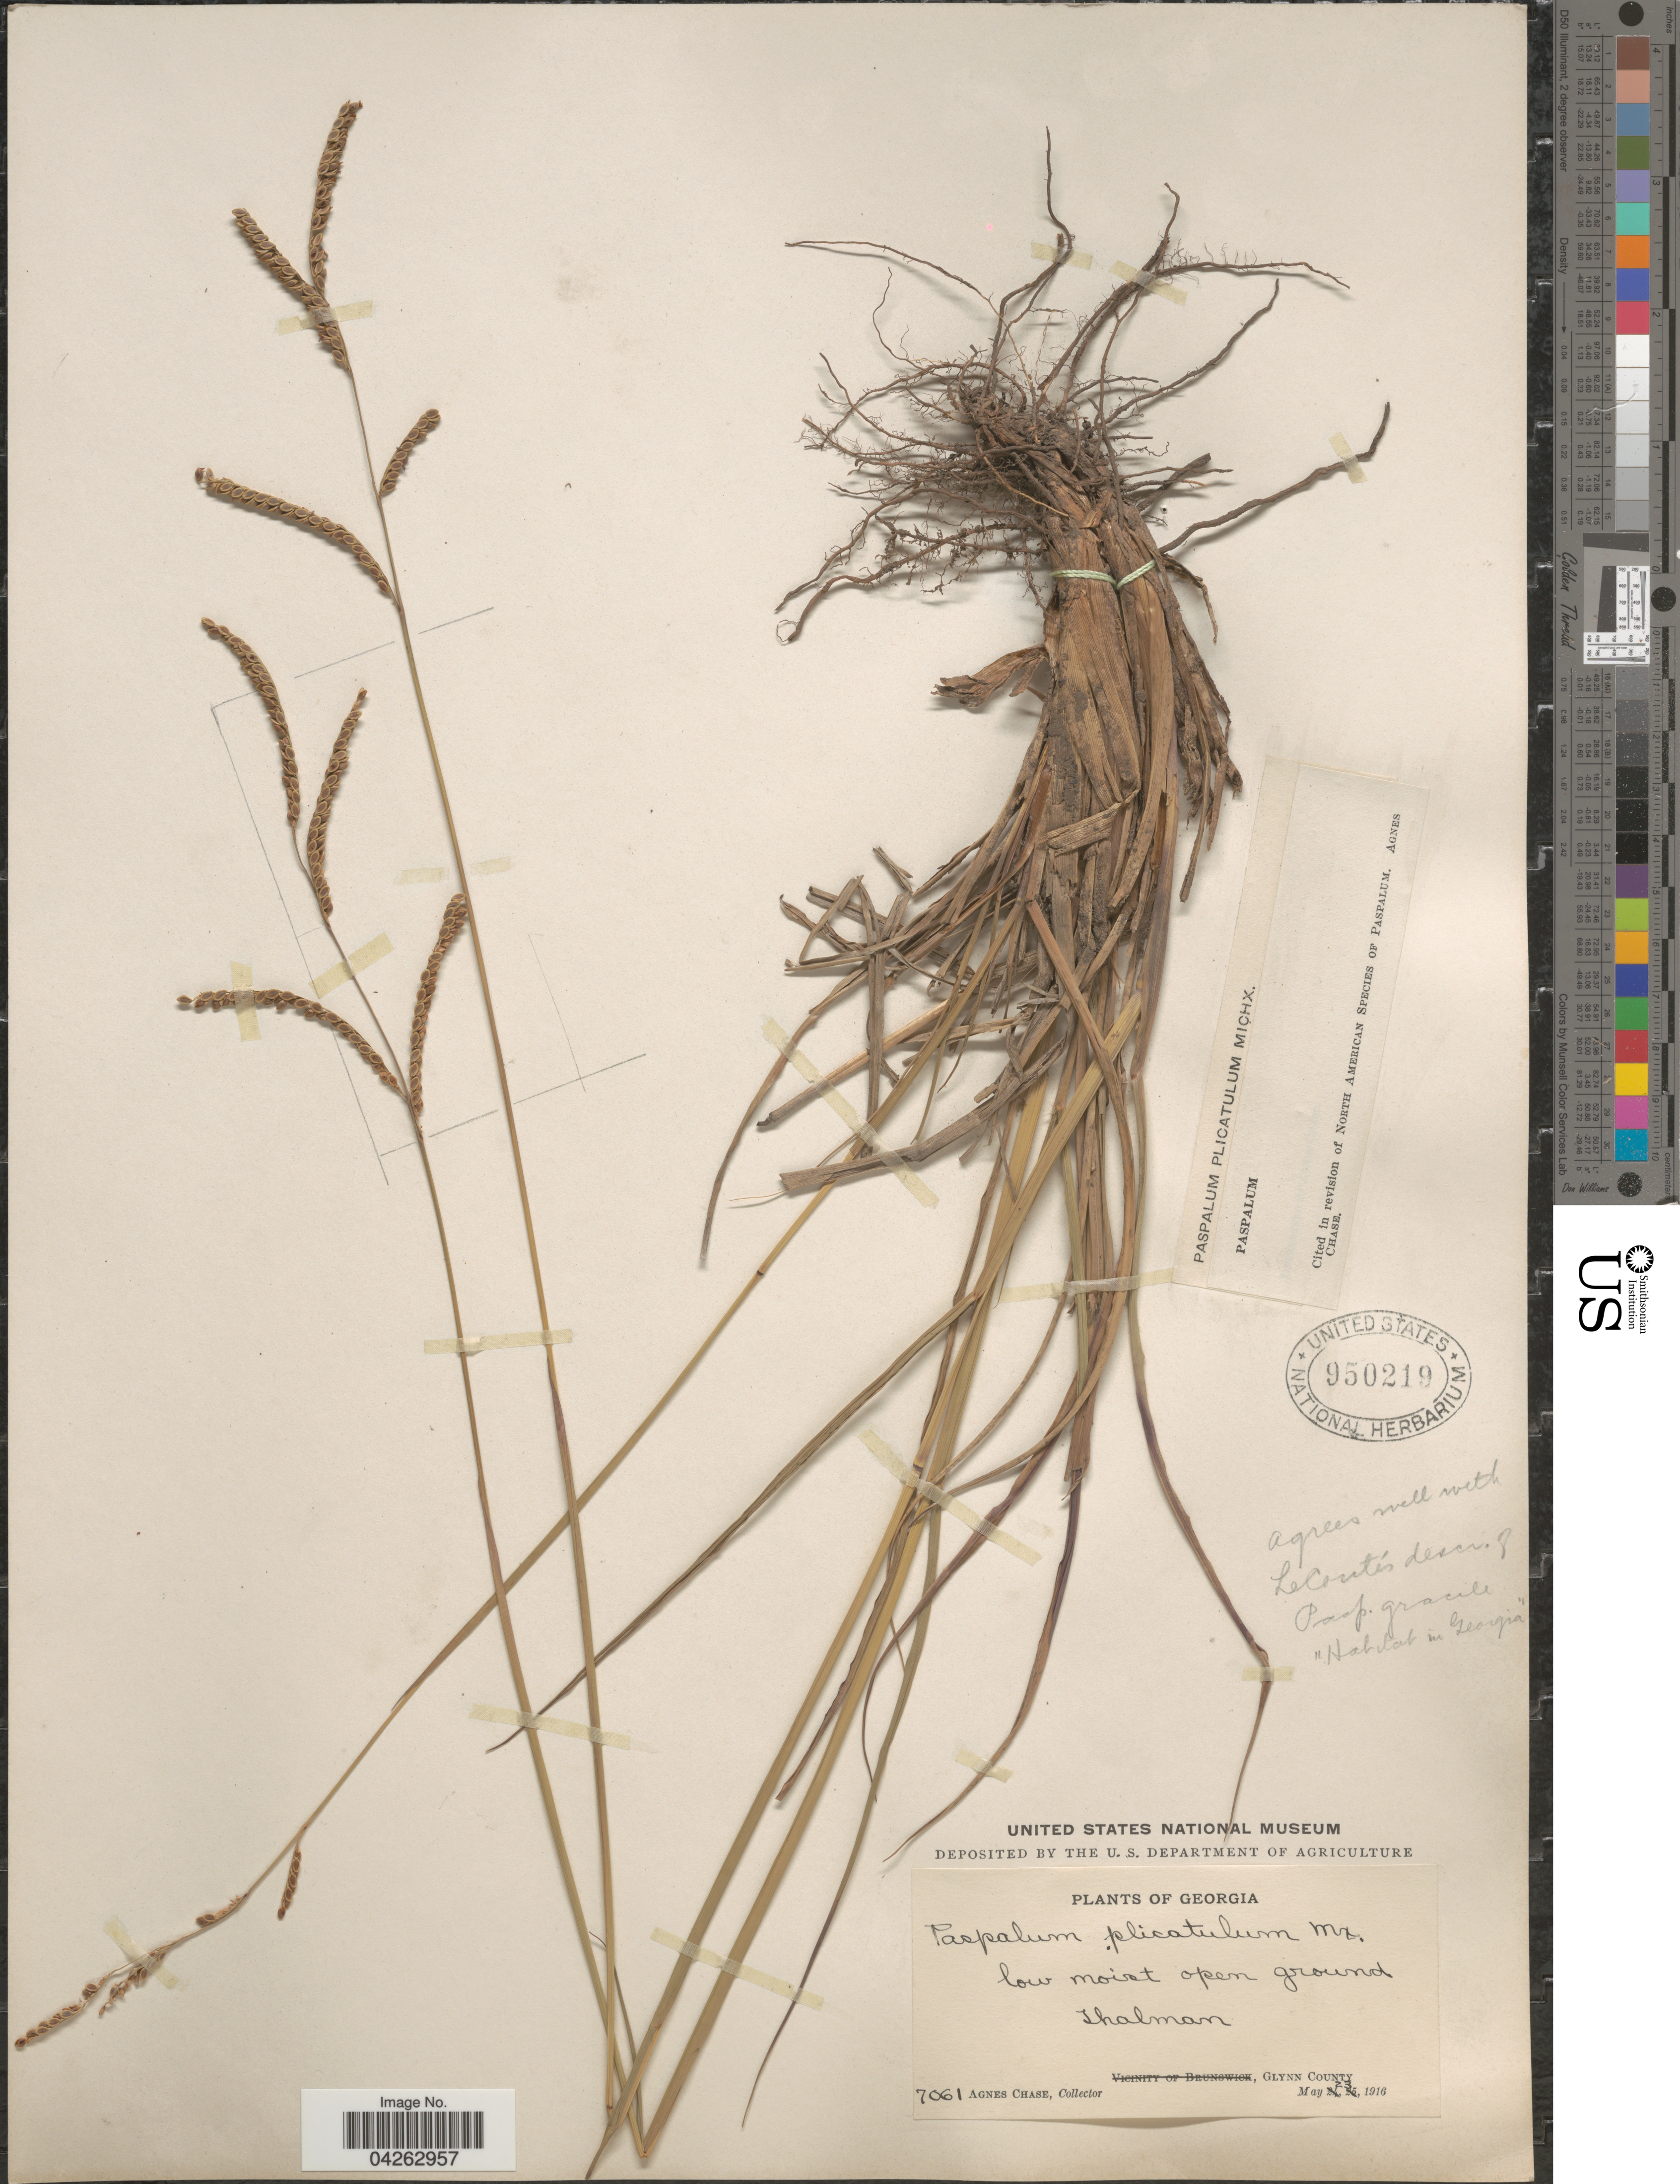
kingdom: Plantae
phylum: Tracheophyta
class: Liliopsida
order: Poales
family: Poaceae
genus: Paspalum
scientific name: Paspalum plicatulum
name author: Michx.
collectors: A. Chase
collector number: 7061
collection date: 1916-05-23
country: United States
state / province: Georgia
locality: Thalman. Glynn County.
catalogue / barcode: US 950219